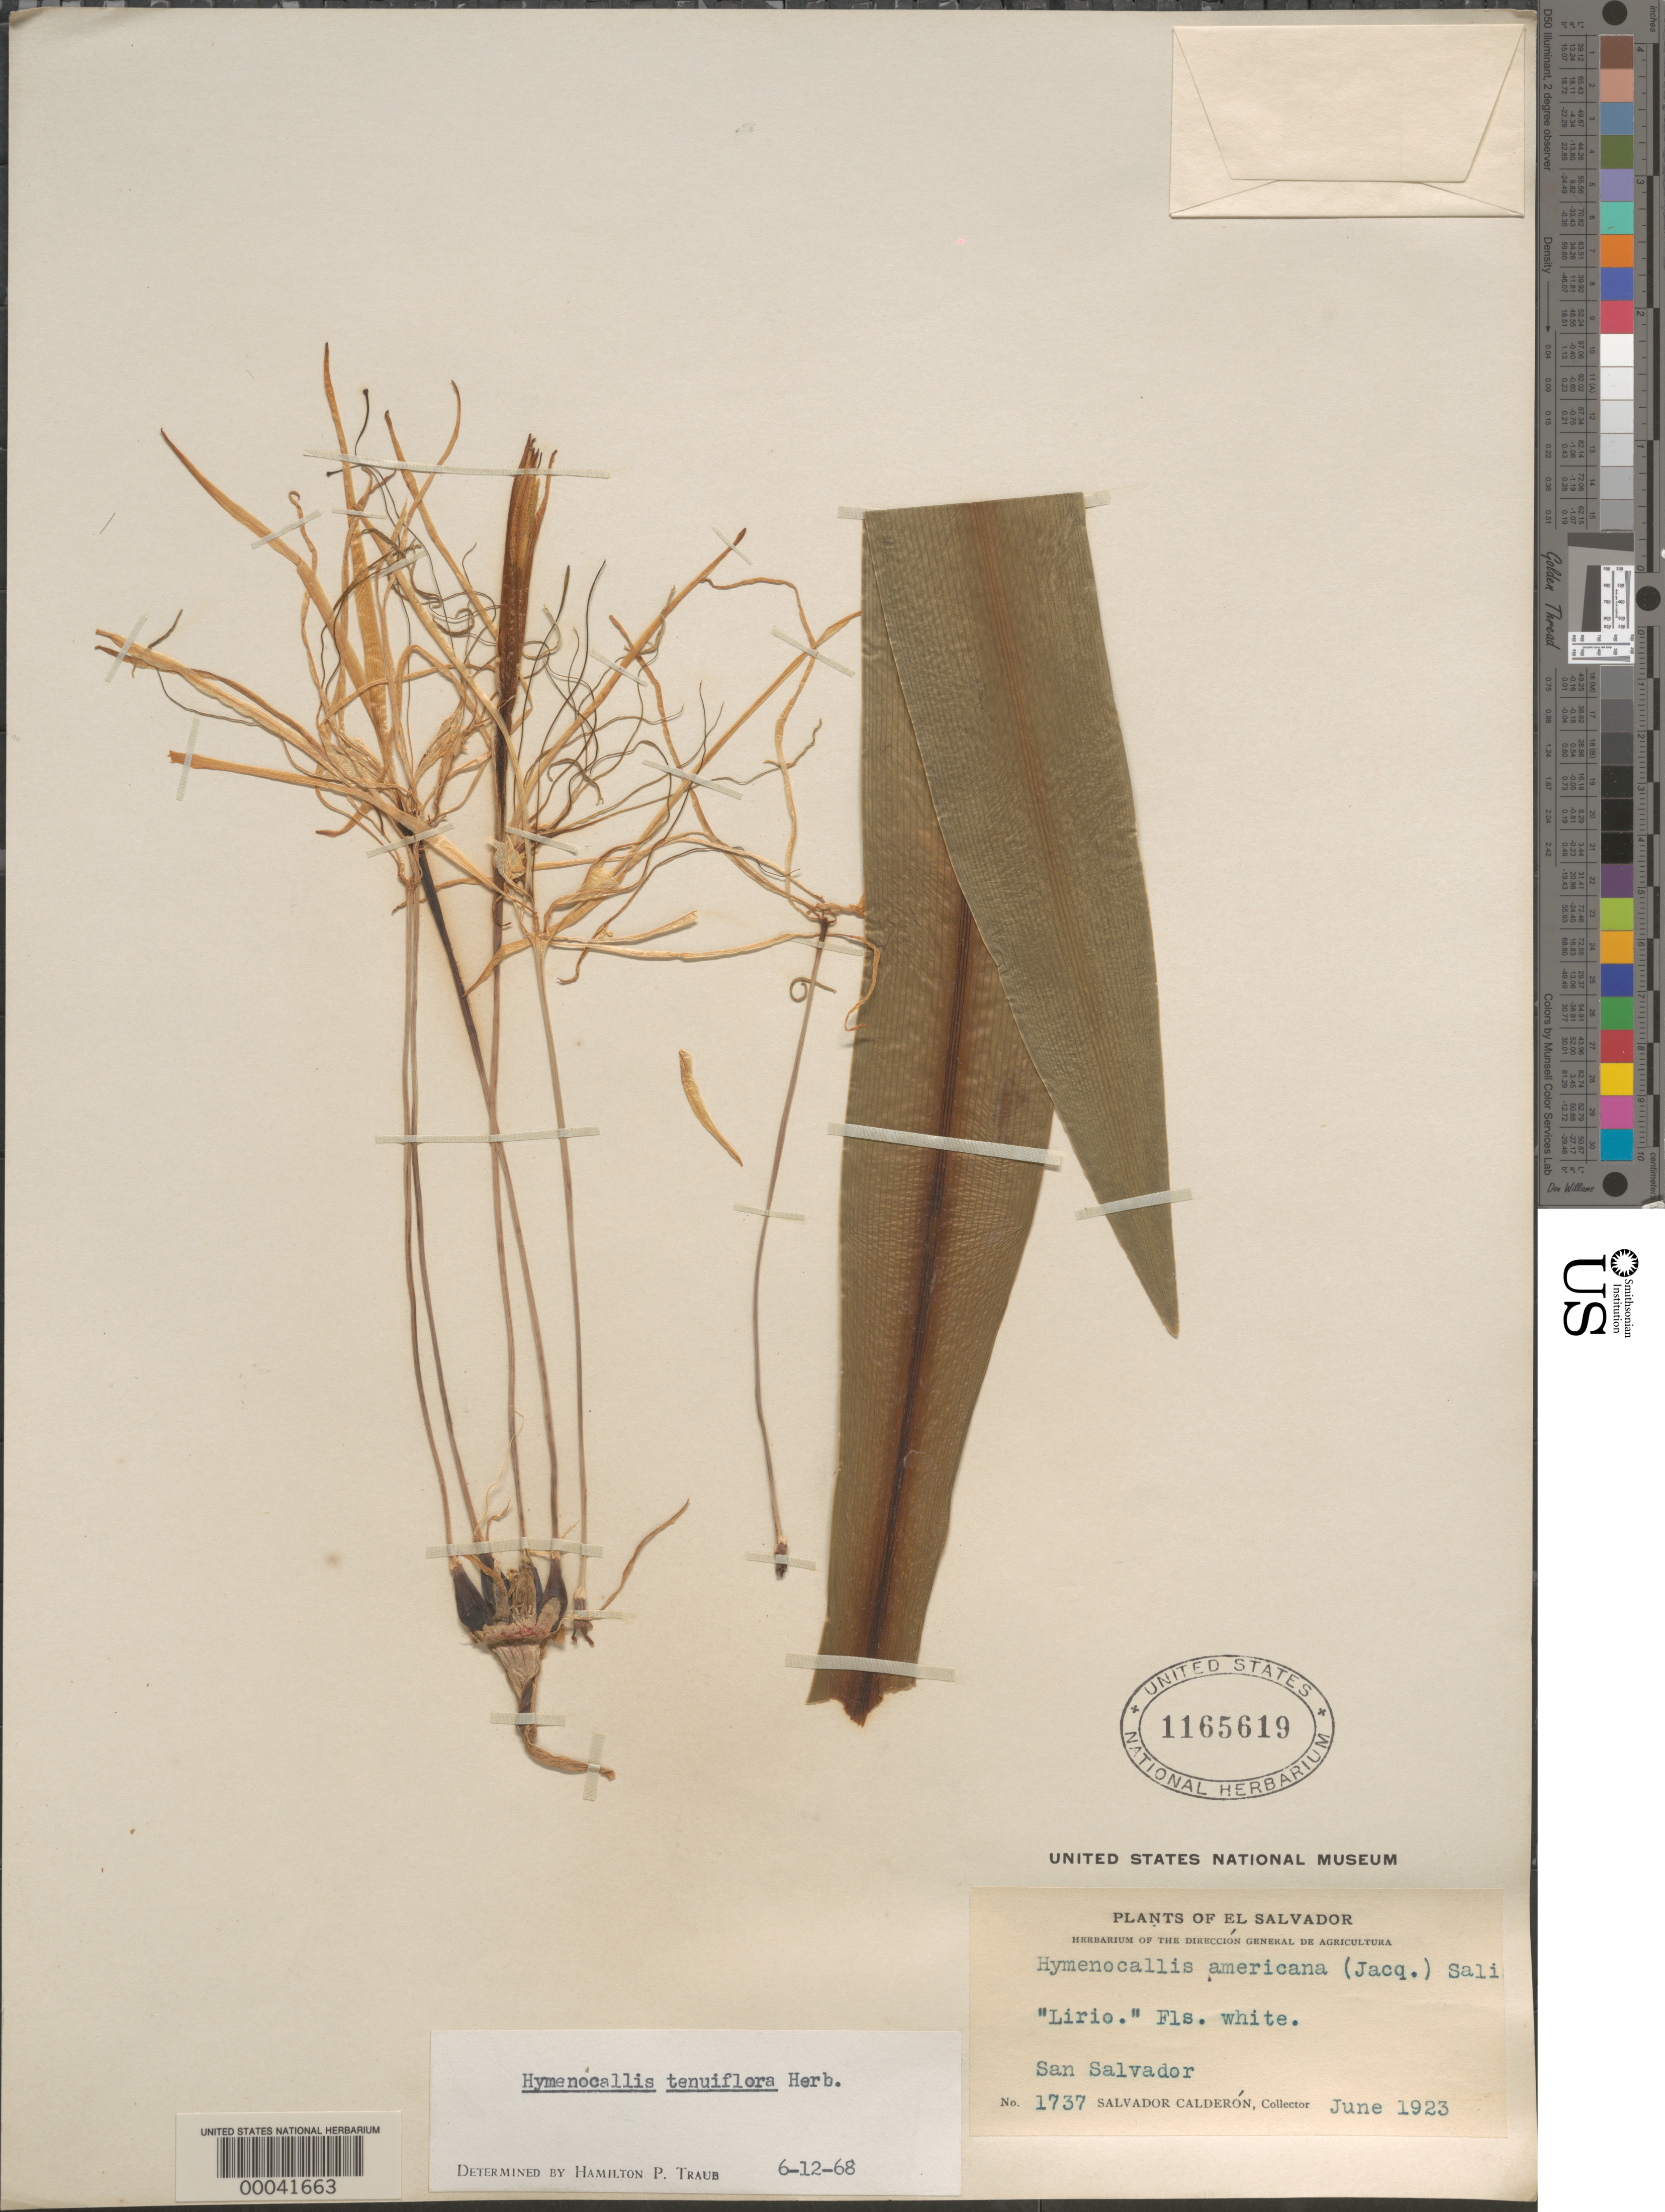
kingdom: Plantae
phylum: Tracheophyta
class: Liliopsida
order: Asparagales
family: Amaryllidaceae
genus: Hymenocallis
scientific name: Hymenocallis tenuiflora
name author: Herb.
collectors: S. Calderón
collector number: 1737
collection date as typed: Jun 1923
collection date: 1923-06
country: El Salvador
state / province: San Salvador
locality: San salvador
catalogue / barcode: US 1165619